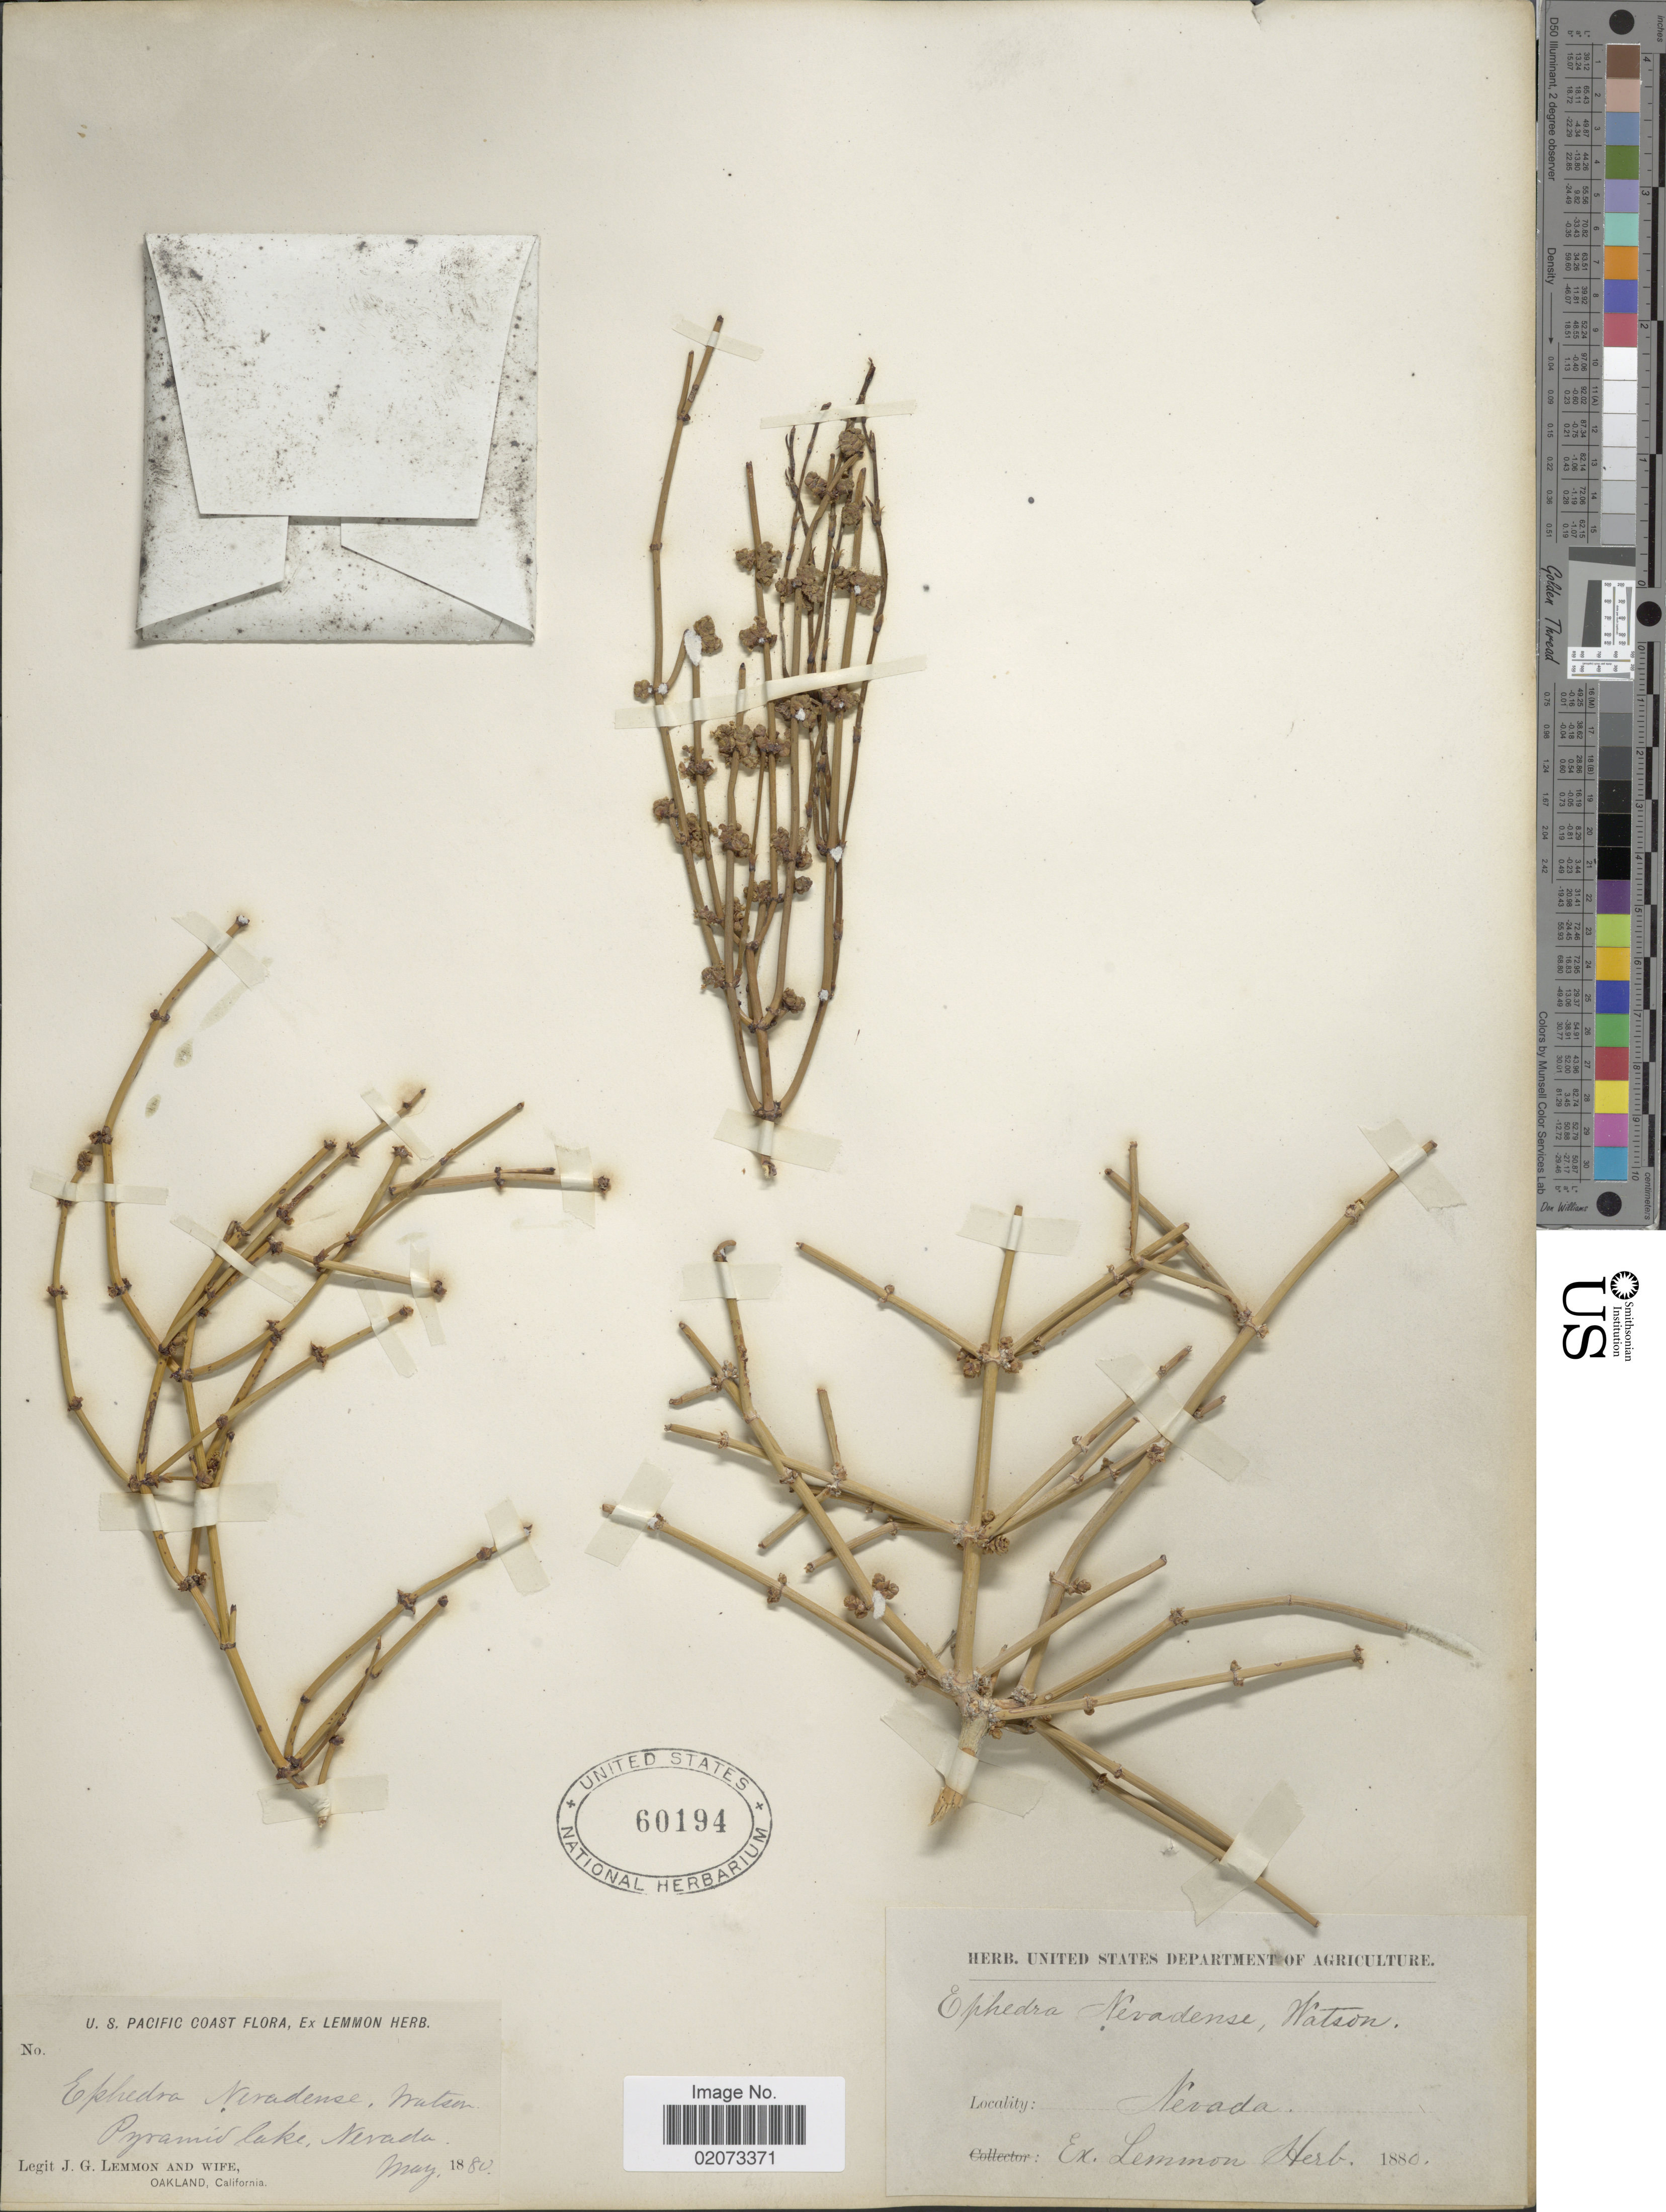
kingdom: Plantae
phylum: Tracheophyta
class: Gnetopsida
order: Ephedrales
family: Ephedraceae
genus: Ephedra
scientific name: Ephedra nevadensis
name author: S. Watson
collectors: J. Lemmon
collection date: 1880-05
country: United States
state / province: Nevada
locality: Pyramid lake, Nevada.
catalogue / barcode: US 60194